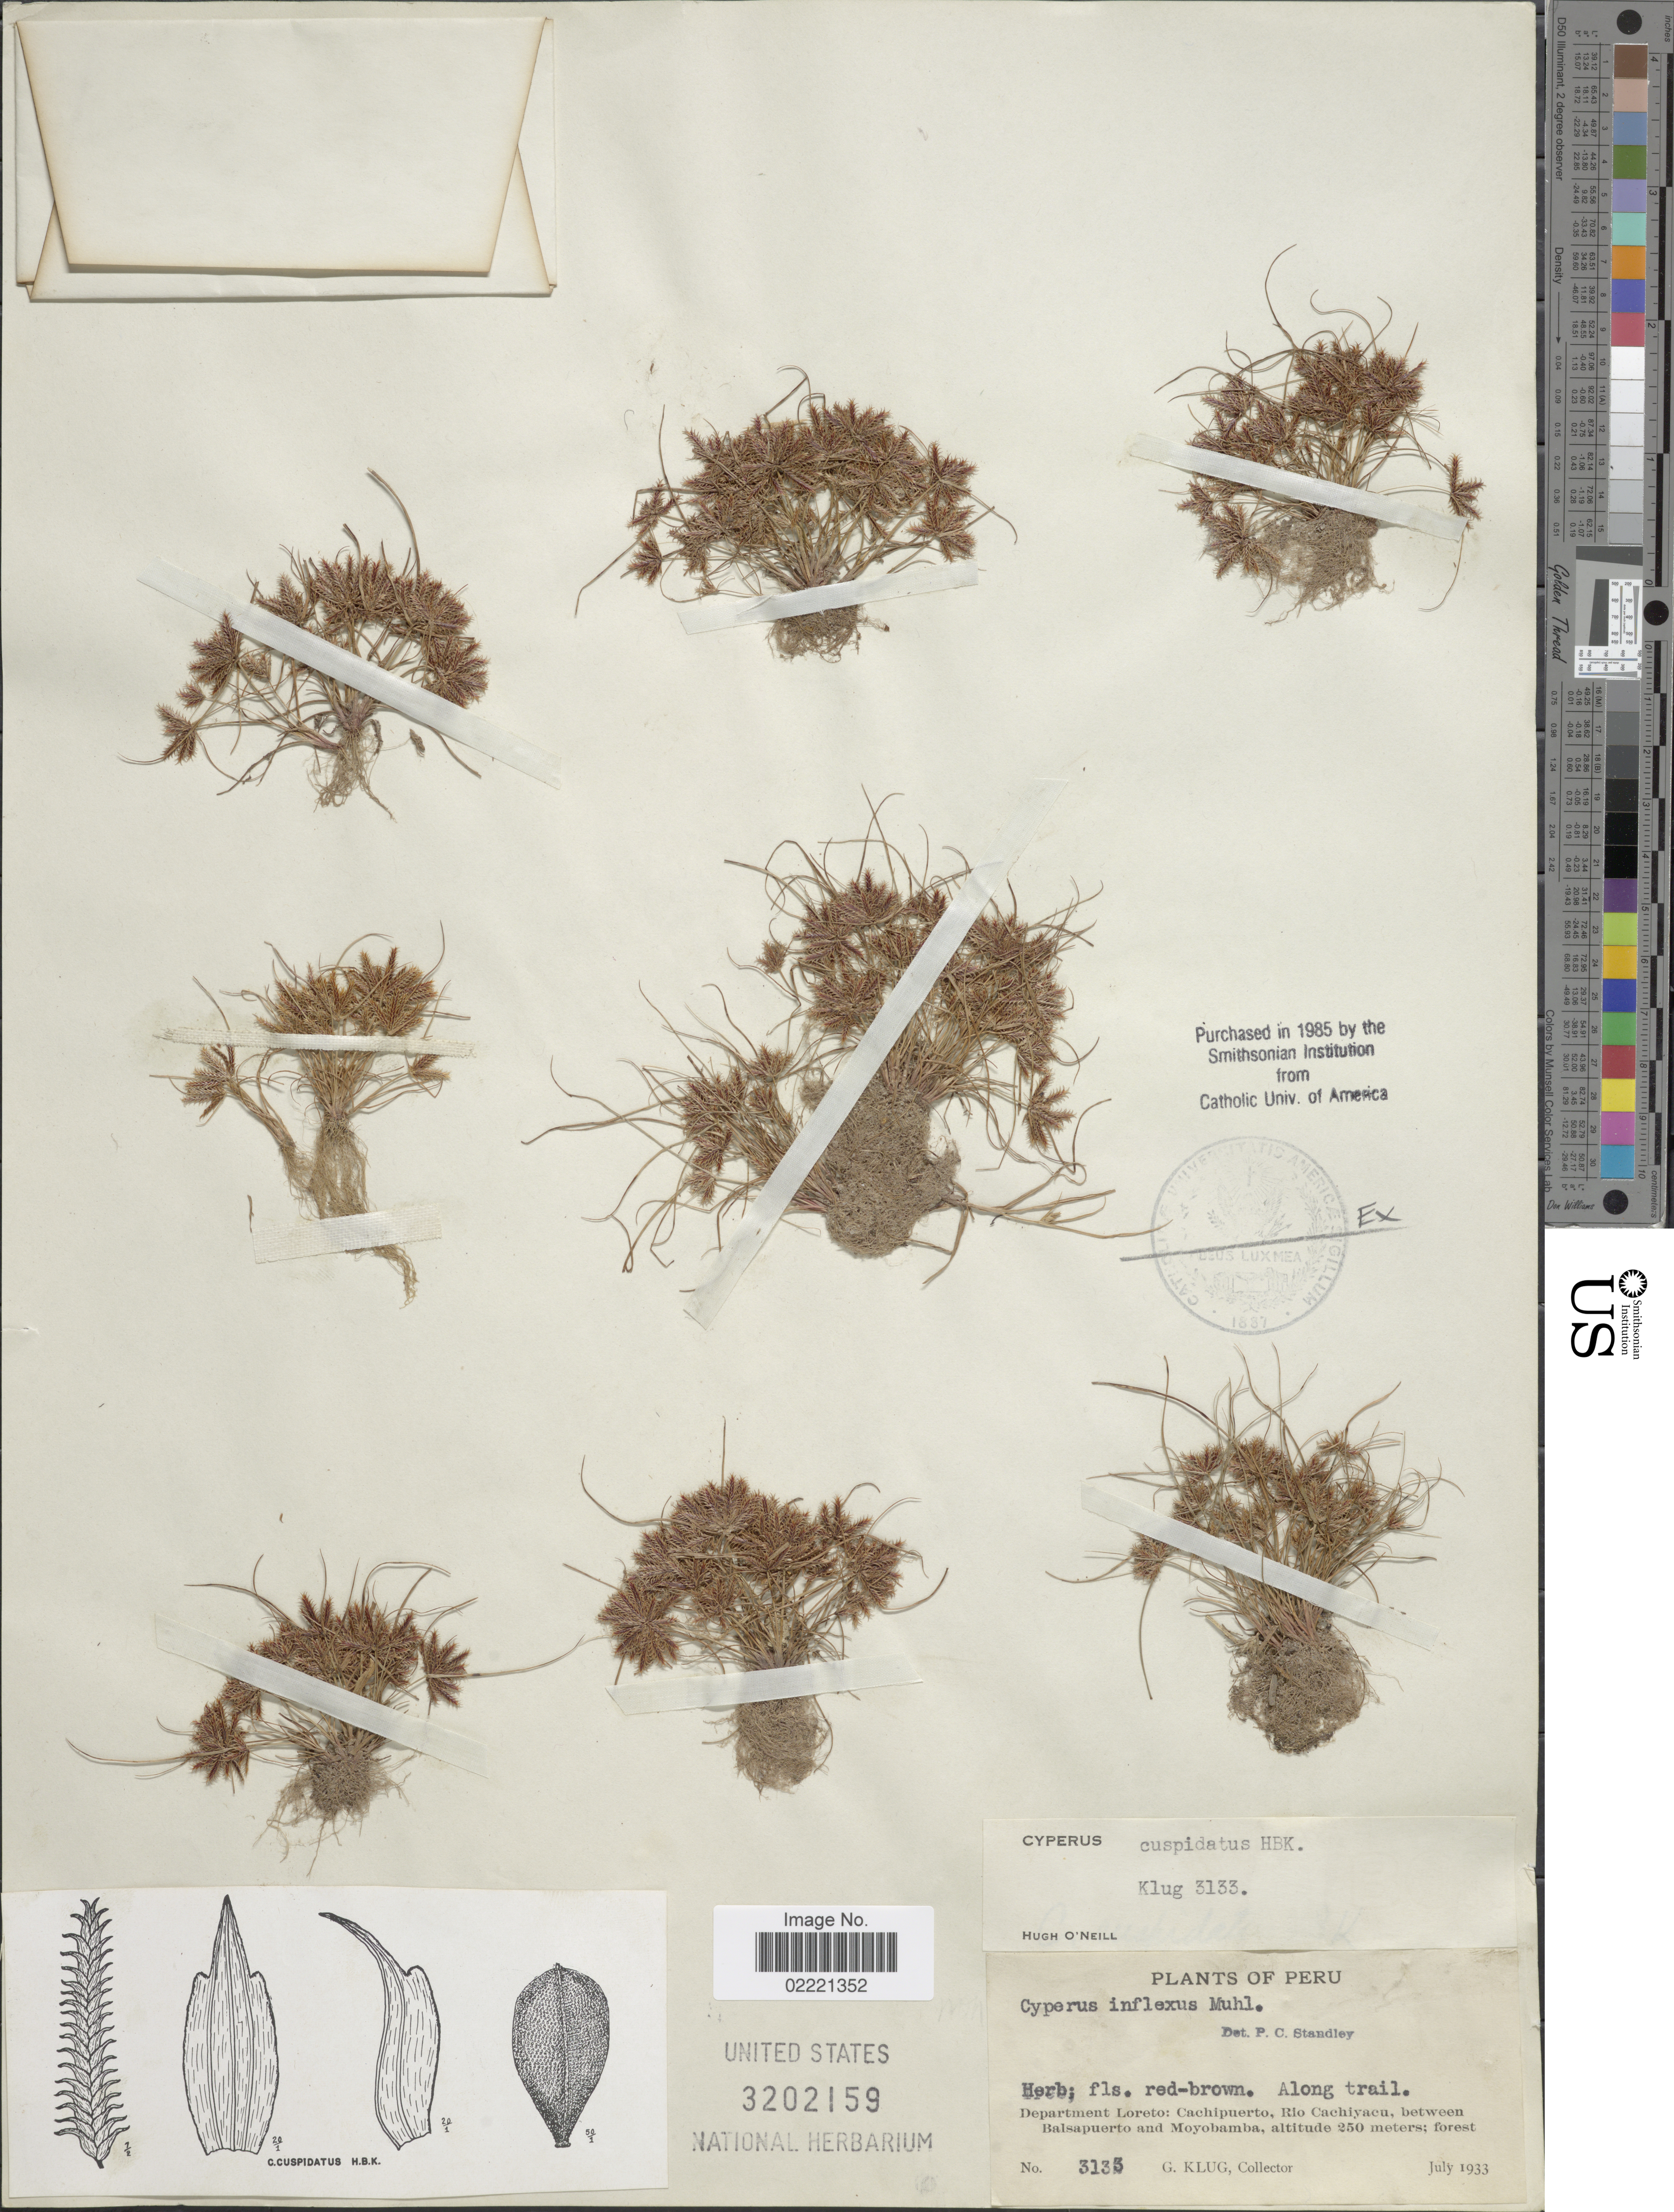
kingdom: Plantae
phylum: Tracheophyta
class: Liliopsida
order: Poales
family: Cyperaceae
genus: Cyperus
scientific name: Cyperus cuspidatus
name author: Kunth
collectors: G. Klug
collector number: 3133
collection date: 1933-07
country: Peru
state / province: Loreto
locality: Along trail, Cachipuerto, Rio Cachiyacu, between Balsapuerto and Moyobamba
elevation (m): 250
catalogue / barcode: US 3202159